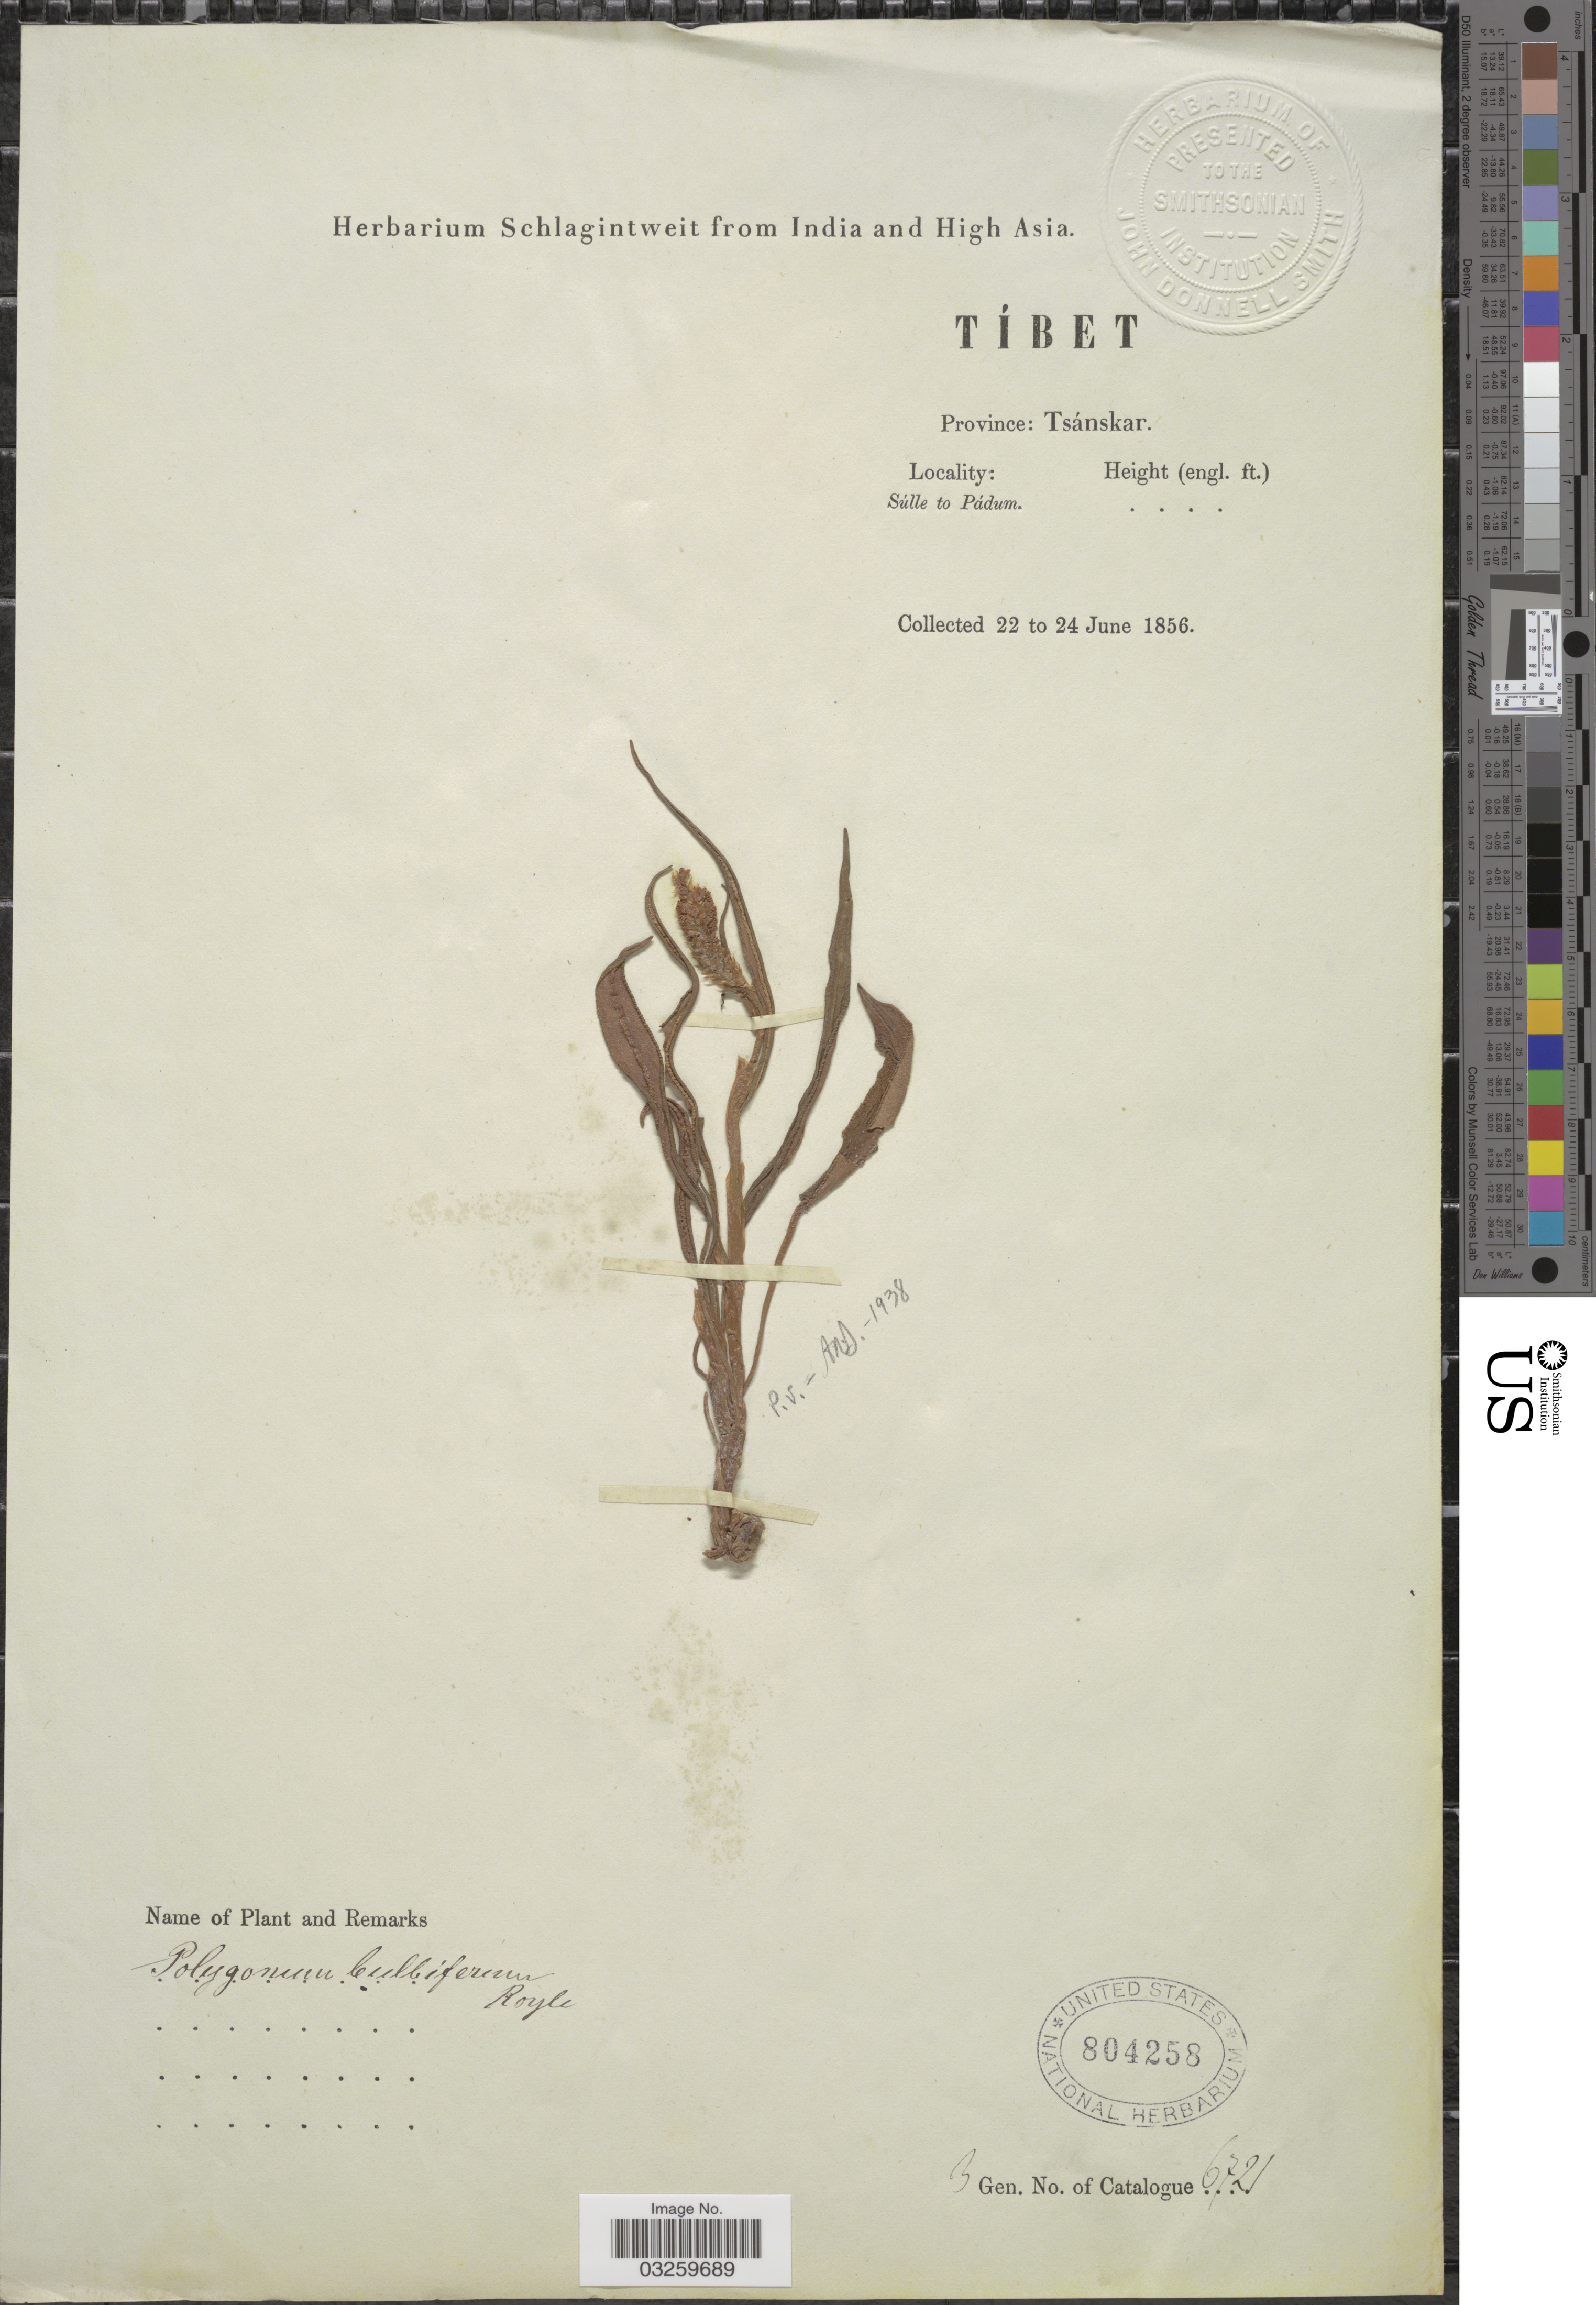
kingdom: Plantae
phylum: Tracheophyta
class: Magnoliopsida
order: Caryophyllales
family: Polygonaceae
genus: Bistorta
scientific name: Bistorta vivipara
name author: (L.) Delarbre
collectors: ex herb. Schlagintweit from India and High Asia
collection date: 1856-06-22/1856-06-24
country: China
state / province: Xizang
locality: Tíbet. Province: Tsánskar. Súlle to Pádum.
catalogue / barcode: US 804258